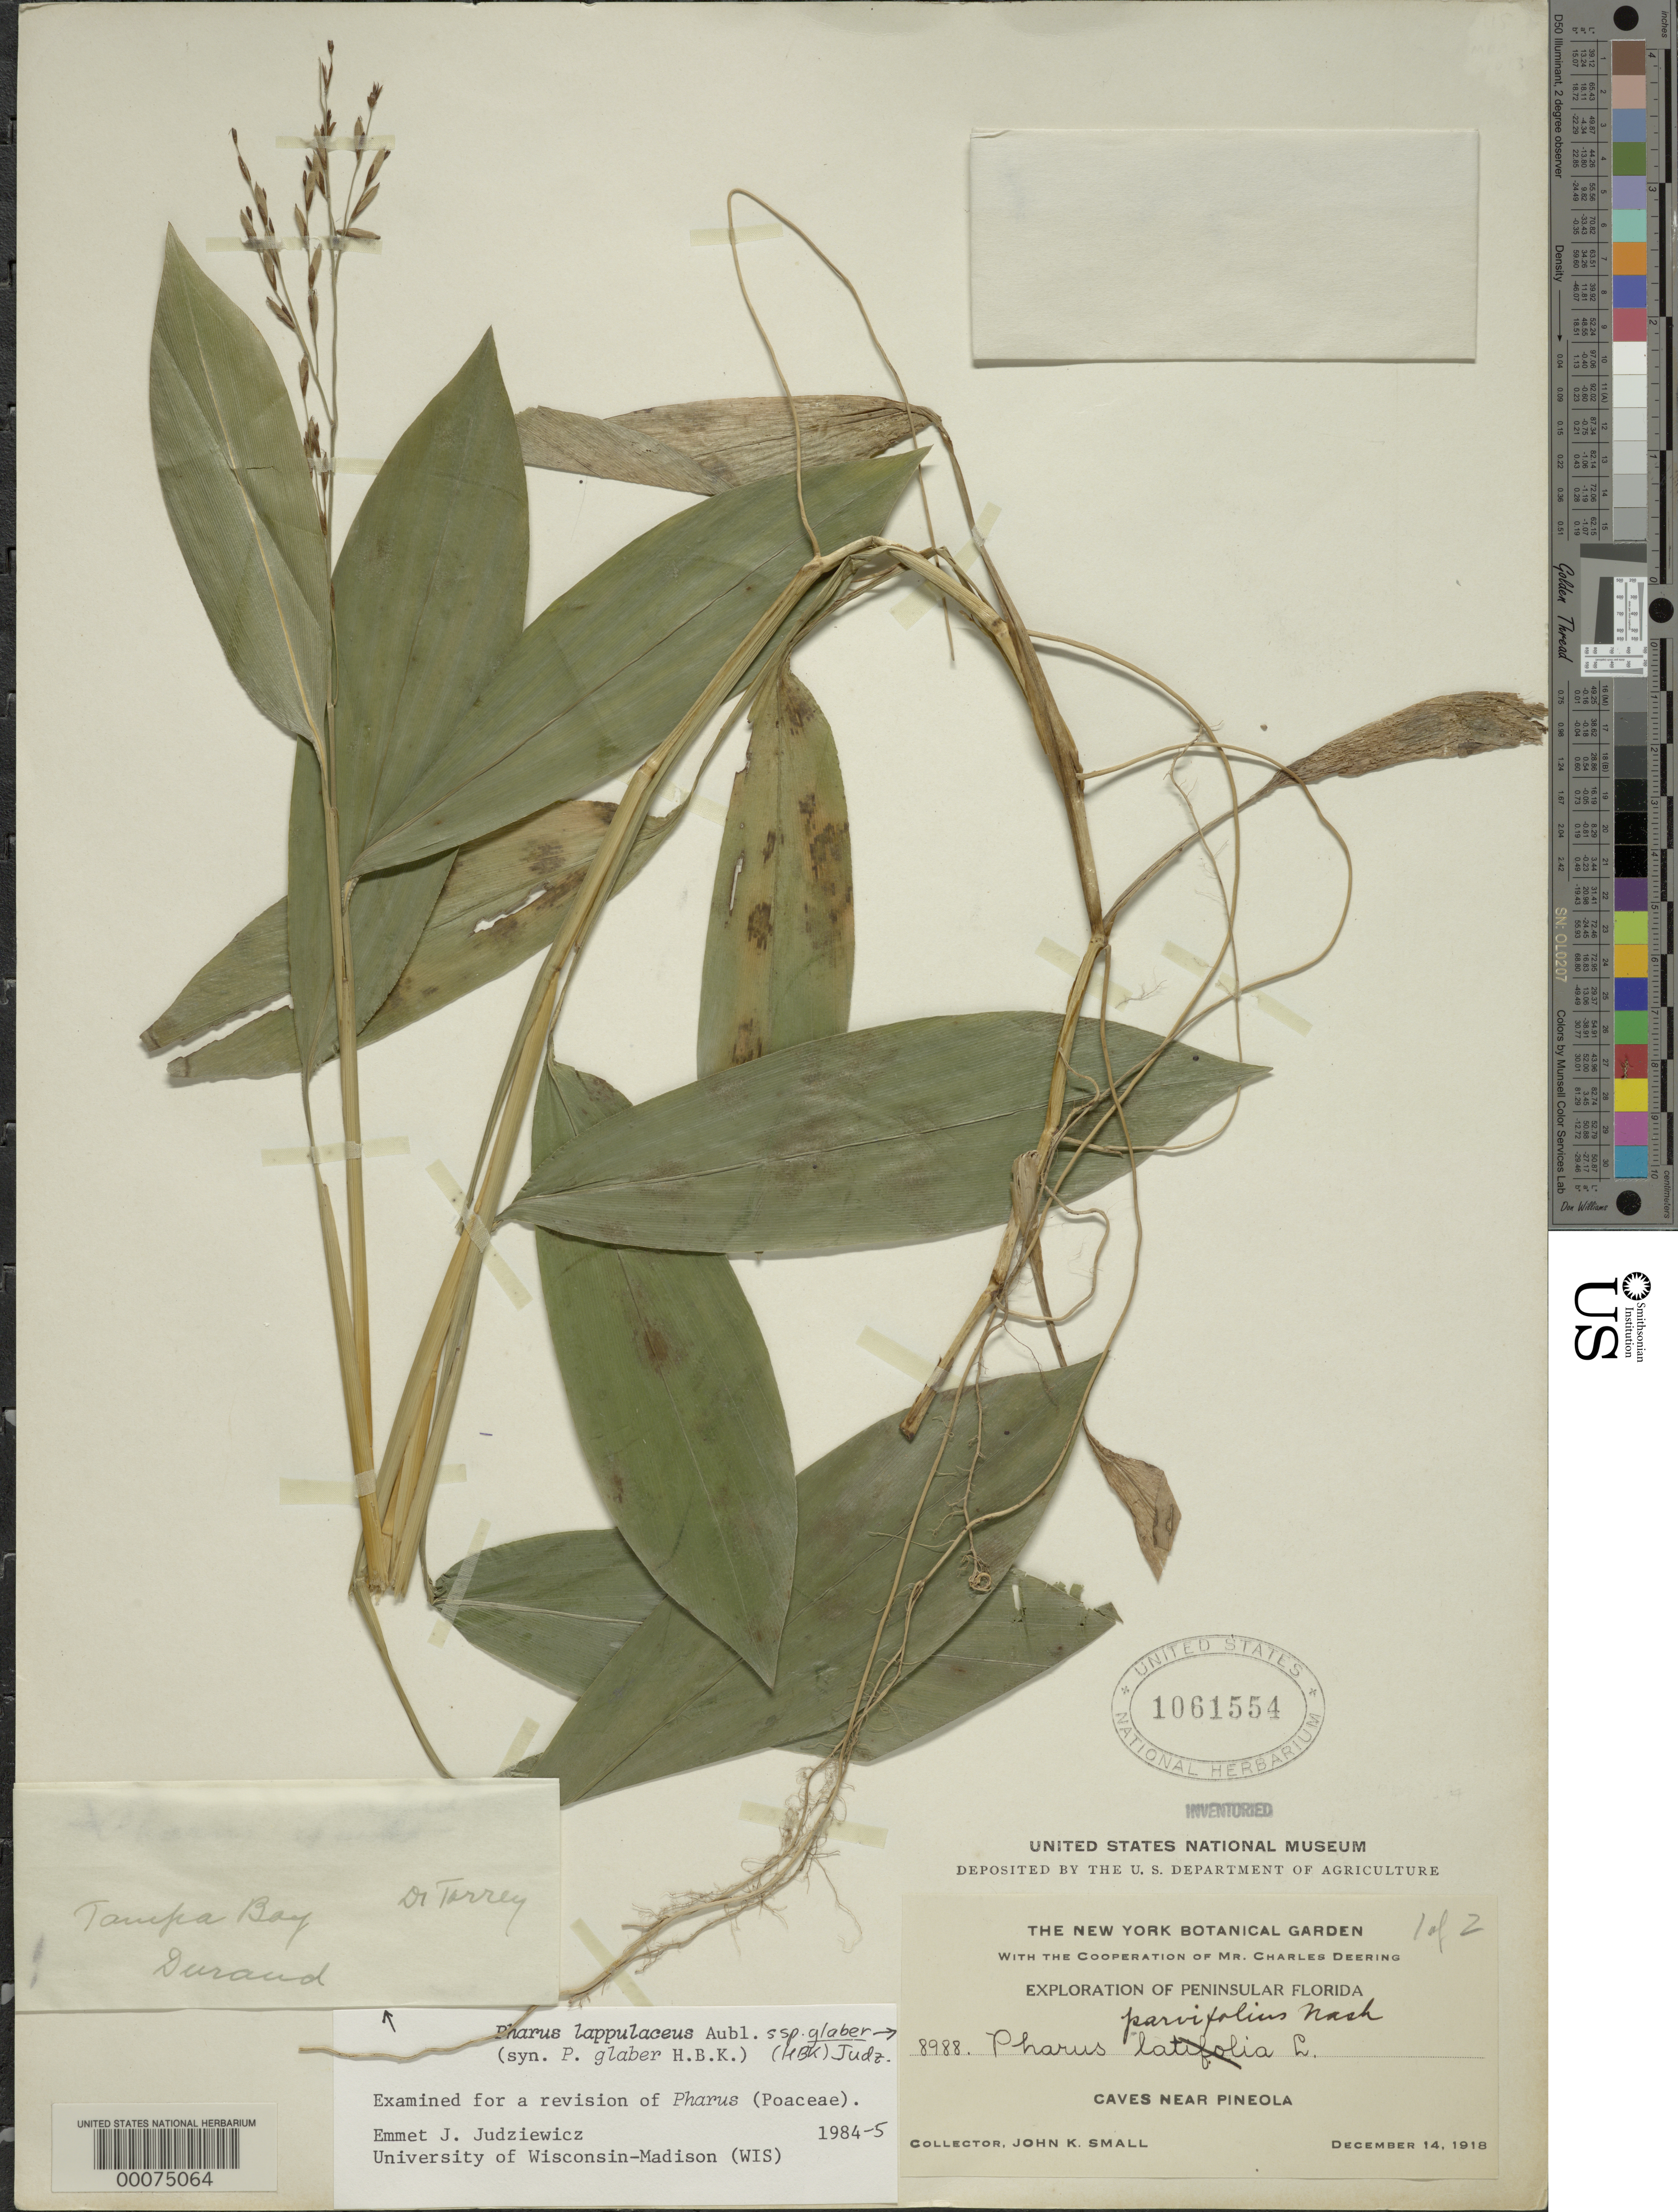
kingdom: Plantae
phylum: Tracheophyta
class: Liliopsida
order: Poales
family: Poaceae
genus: Pharus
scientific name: Pharus lappulaceus subsp. glaber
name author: (Kunth) Judz.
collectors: J. K. Small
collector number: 8988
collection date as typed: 14 Dec 1918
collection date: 1918-12-14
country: United States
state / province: Florida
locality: Caves near pineola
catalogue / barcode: US 1061554